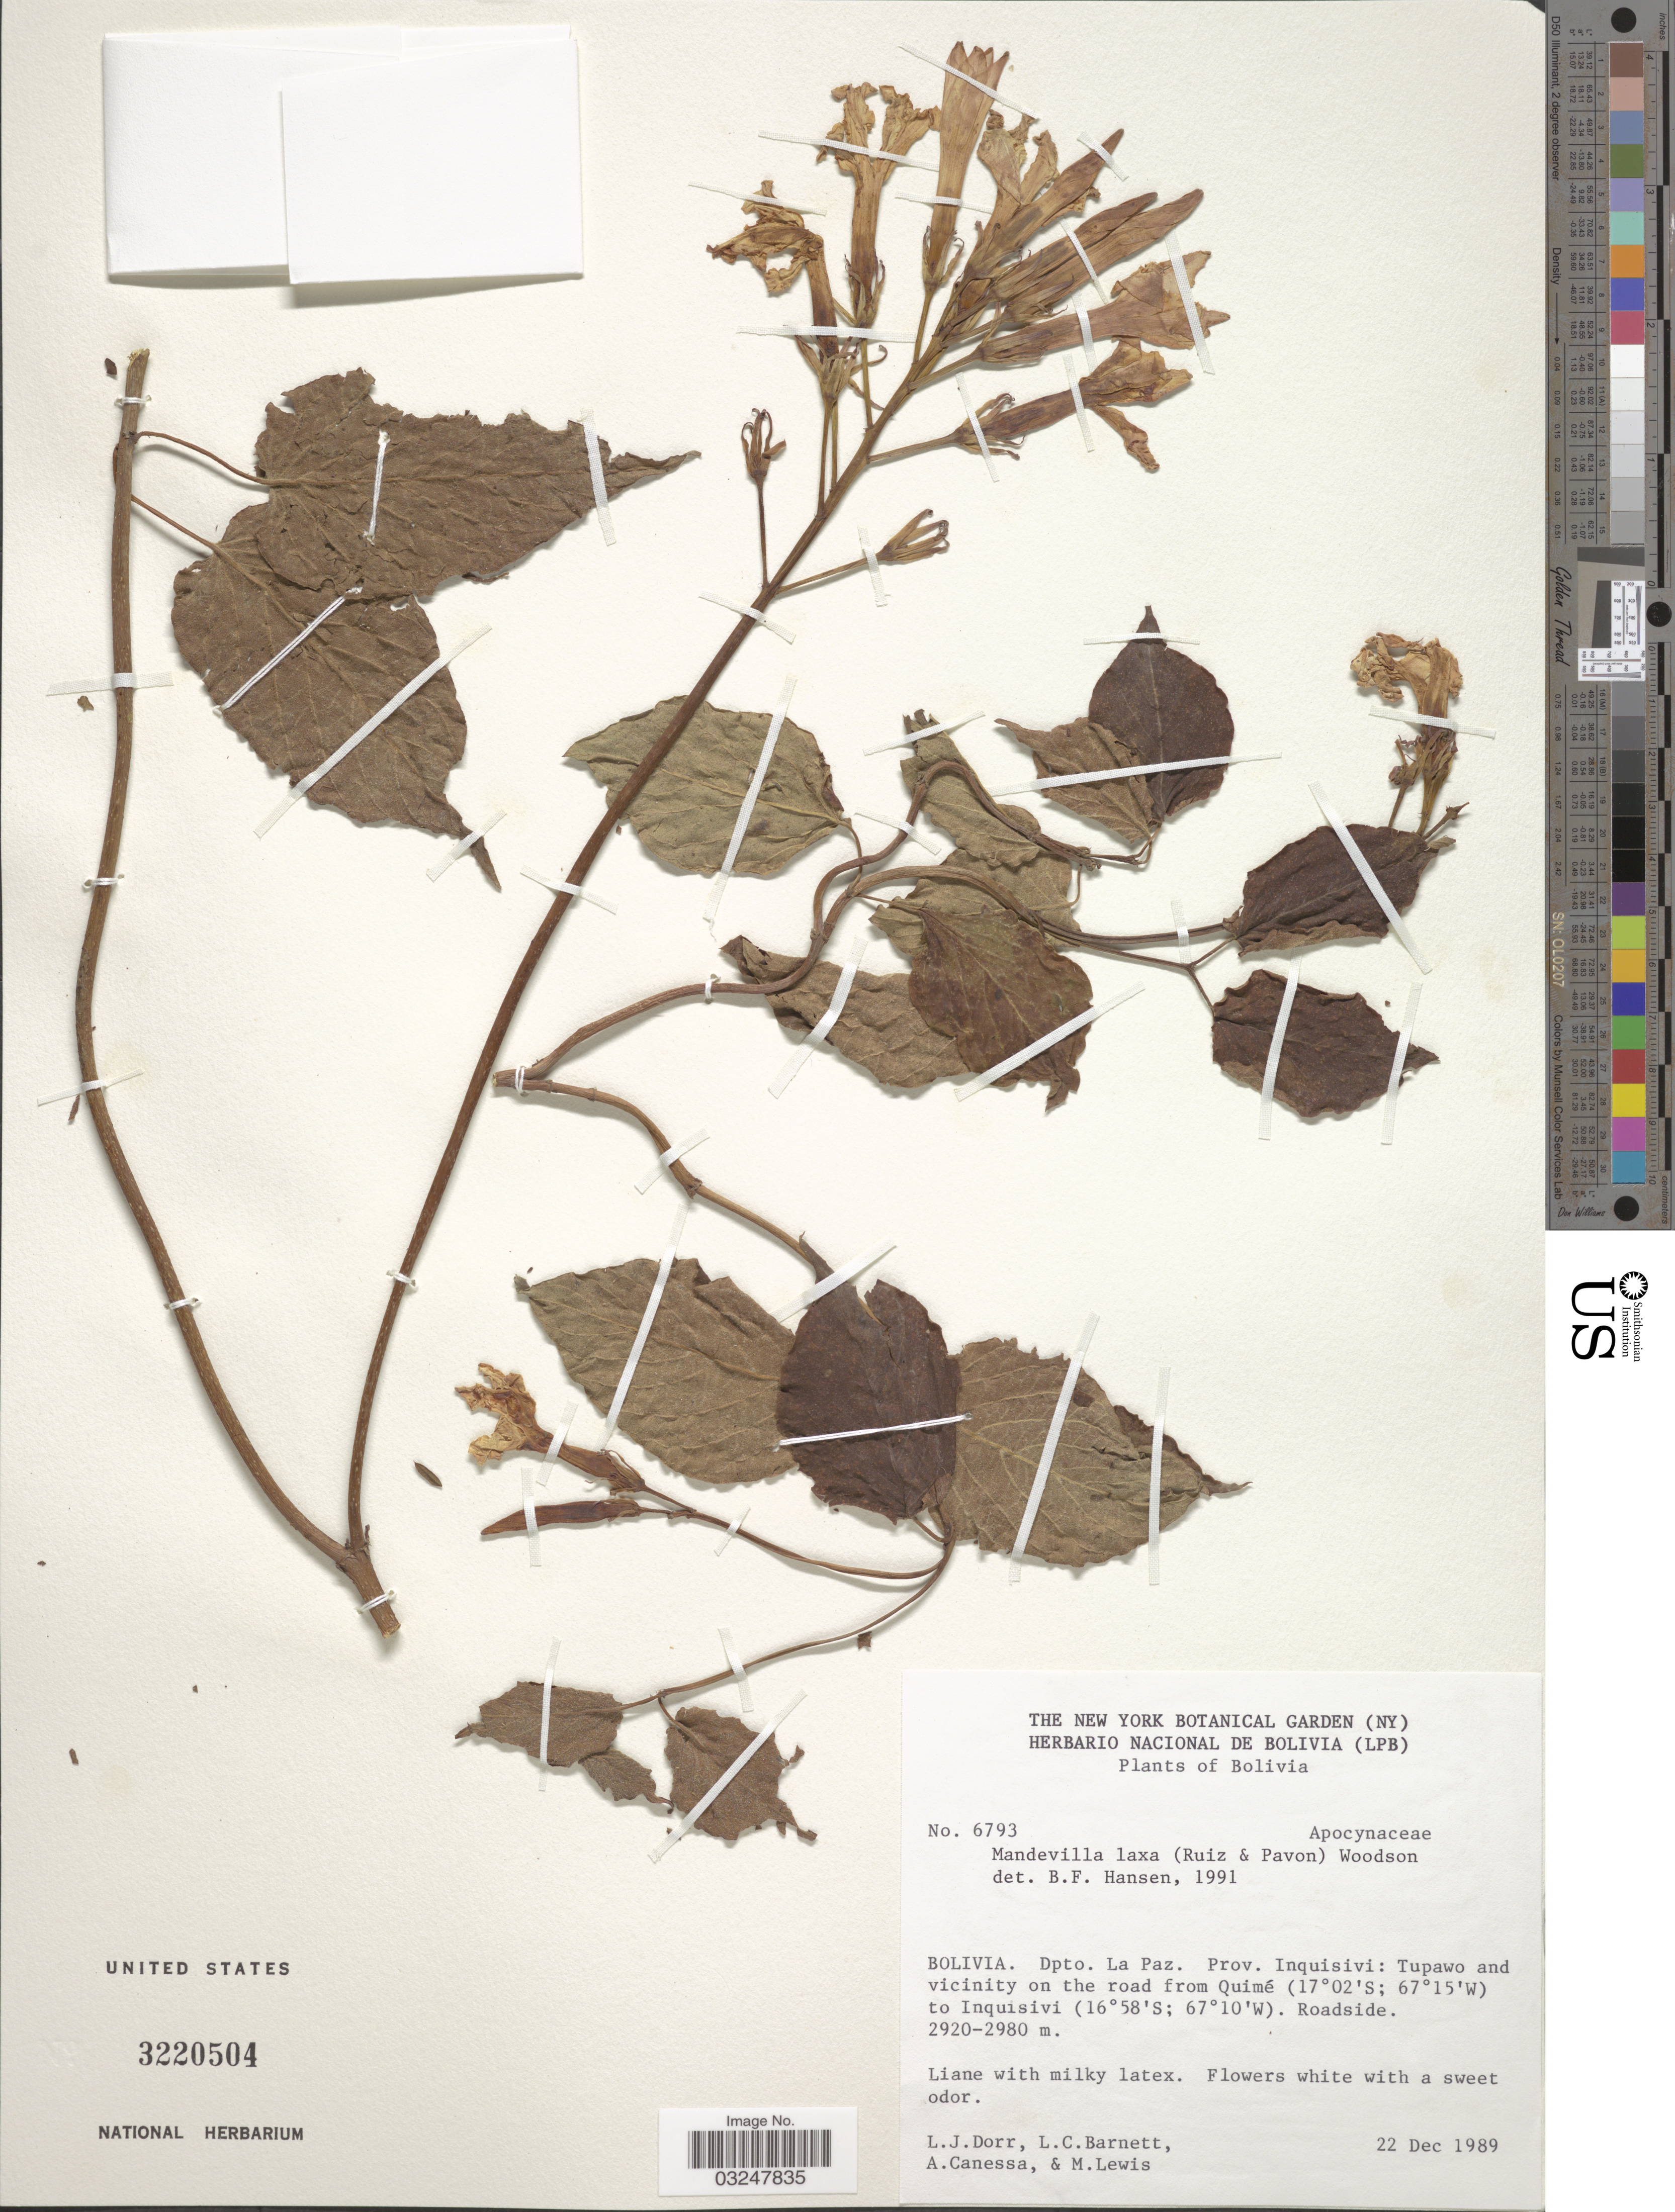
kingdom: Plantae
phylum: Tracheophyta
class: Magnoliopsida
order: Gentianales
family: Apocynaceae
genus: Mandevilla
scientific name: Mandevilla laxa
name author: (Ruiz & Pav.) J. Woodson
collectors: L. J. Dorr, L. C. Barnett, A. Canessa & M. Lewis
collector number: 6793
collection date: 1989-12-22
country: Bolivia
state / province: La Paz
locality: Dpto. La Paz, Prov. Inquisivi: Tupawo and vicinity on the road from Quimé to Inquisivi, Roadside.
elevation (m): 2920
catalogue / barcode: US 3220504